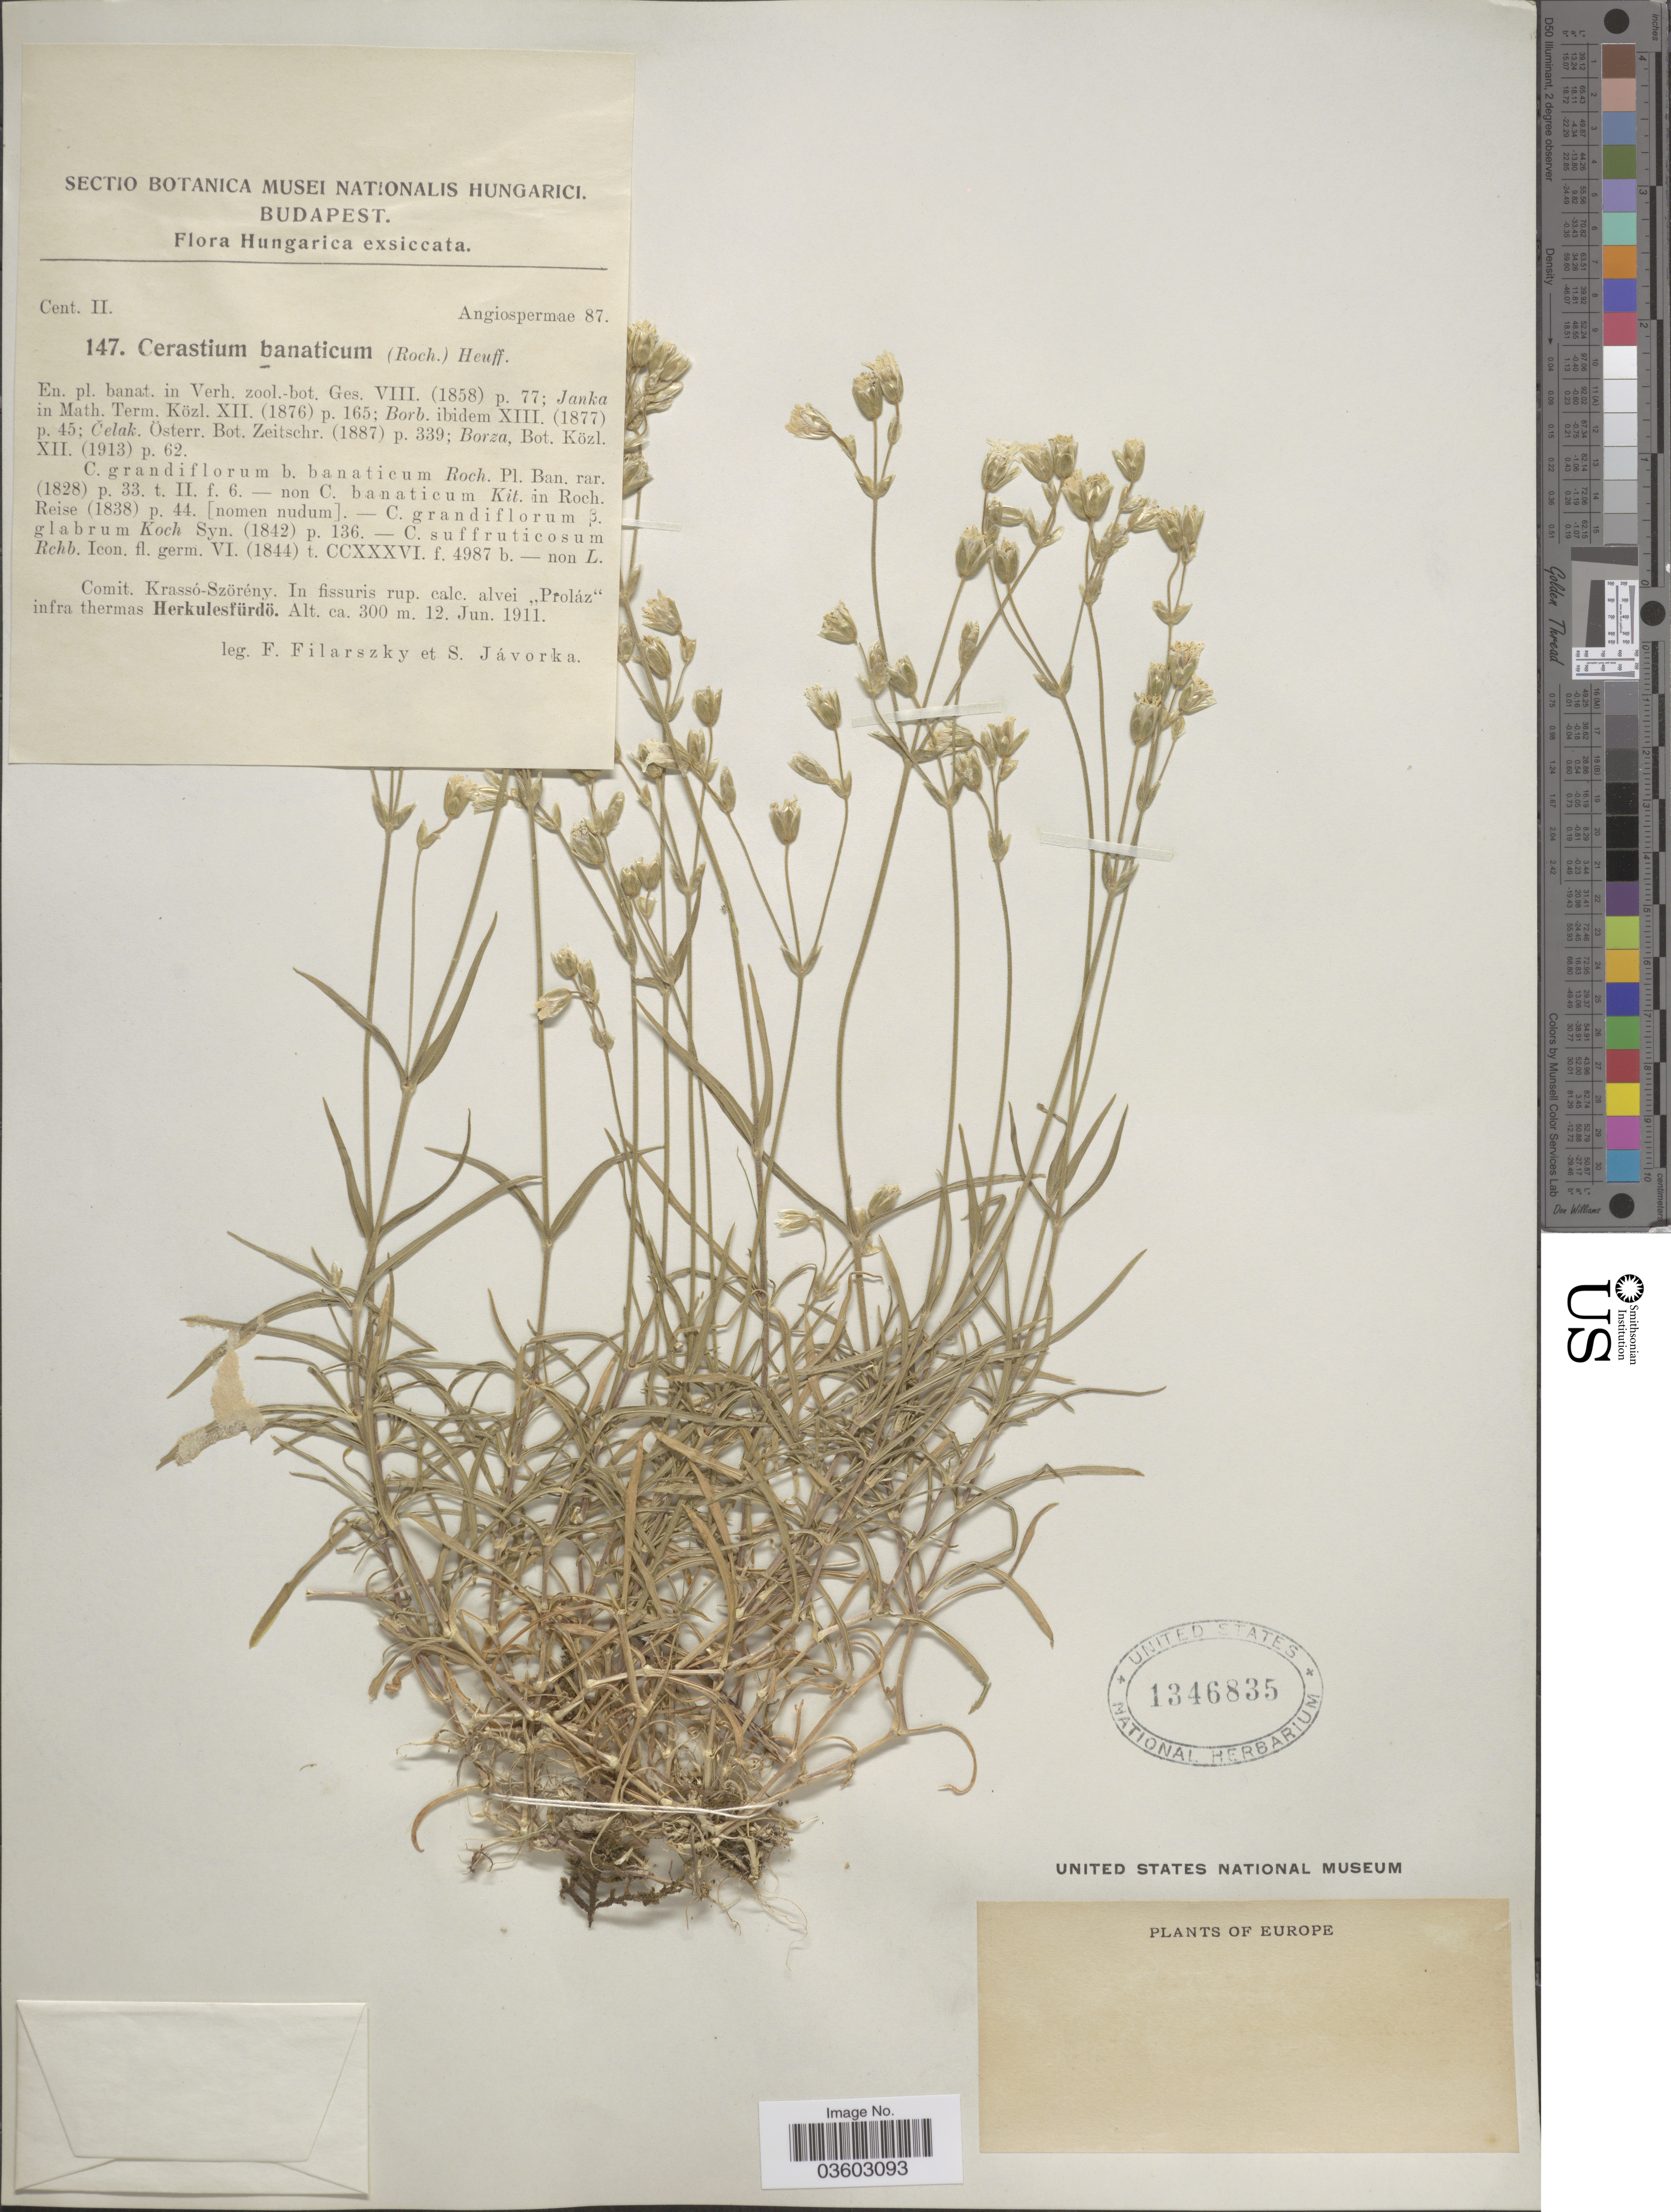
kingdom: Plantae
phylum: Tracheophyta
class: Magnoliopsida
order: Caryophyllales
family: Caryophyllaceae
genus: Cerastium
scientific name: Cerastium banaticum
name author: (Rochel) Heuff.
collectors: F. Filarszky & S. Javorka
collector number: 147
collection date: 1911-06-12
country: Hungary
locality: Comit. Krassó-Szörény. In fissuris rup. calc. alvei "Proláz" infra thermas Herkulesfürdö.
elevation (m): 300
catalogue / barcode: US 1346835